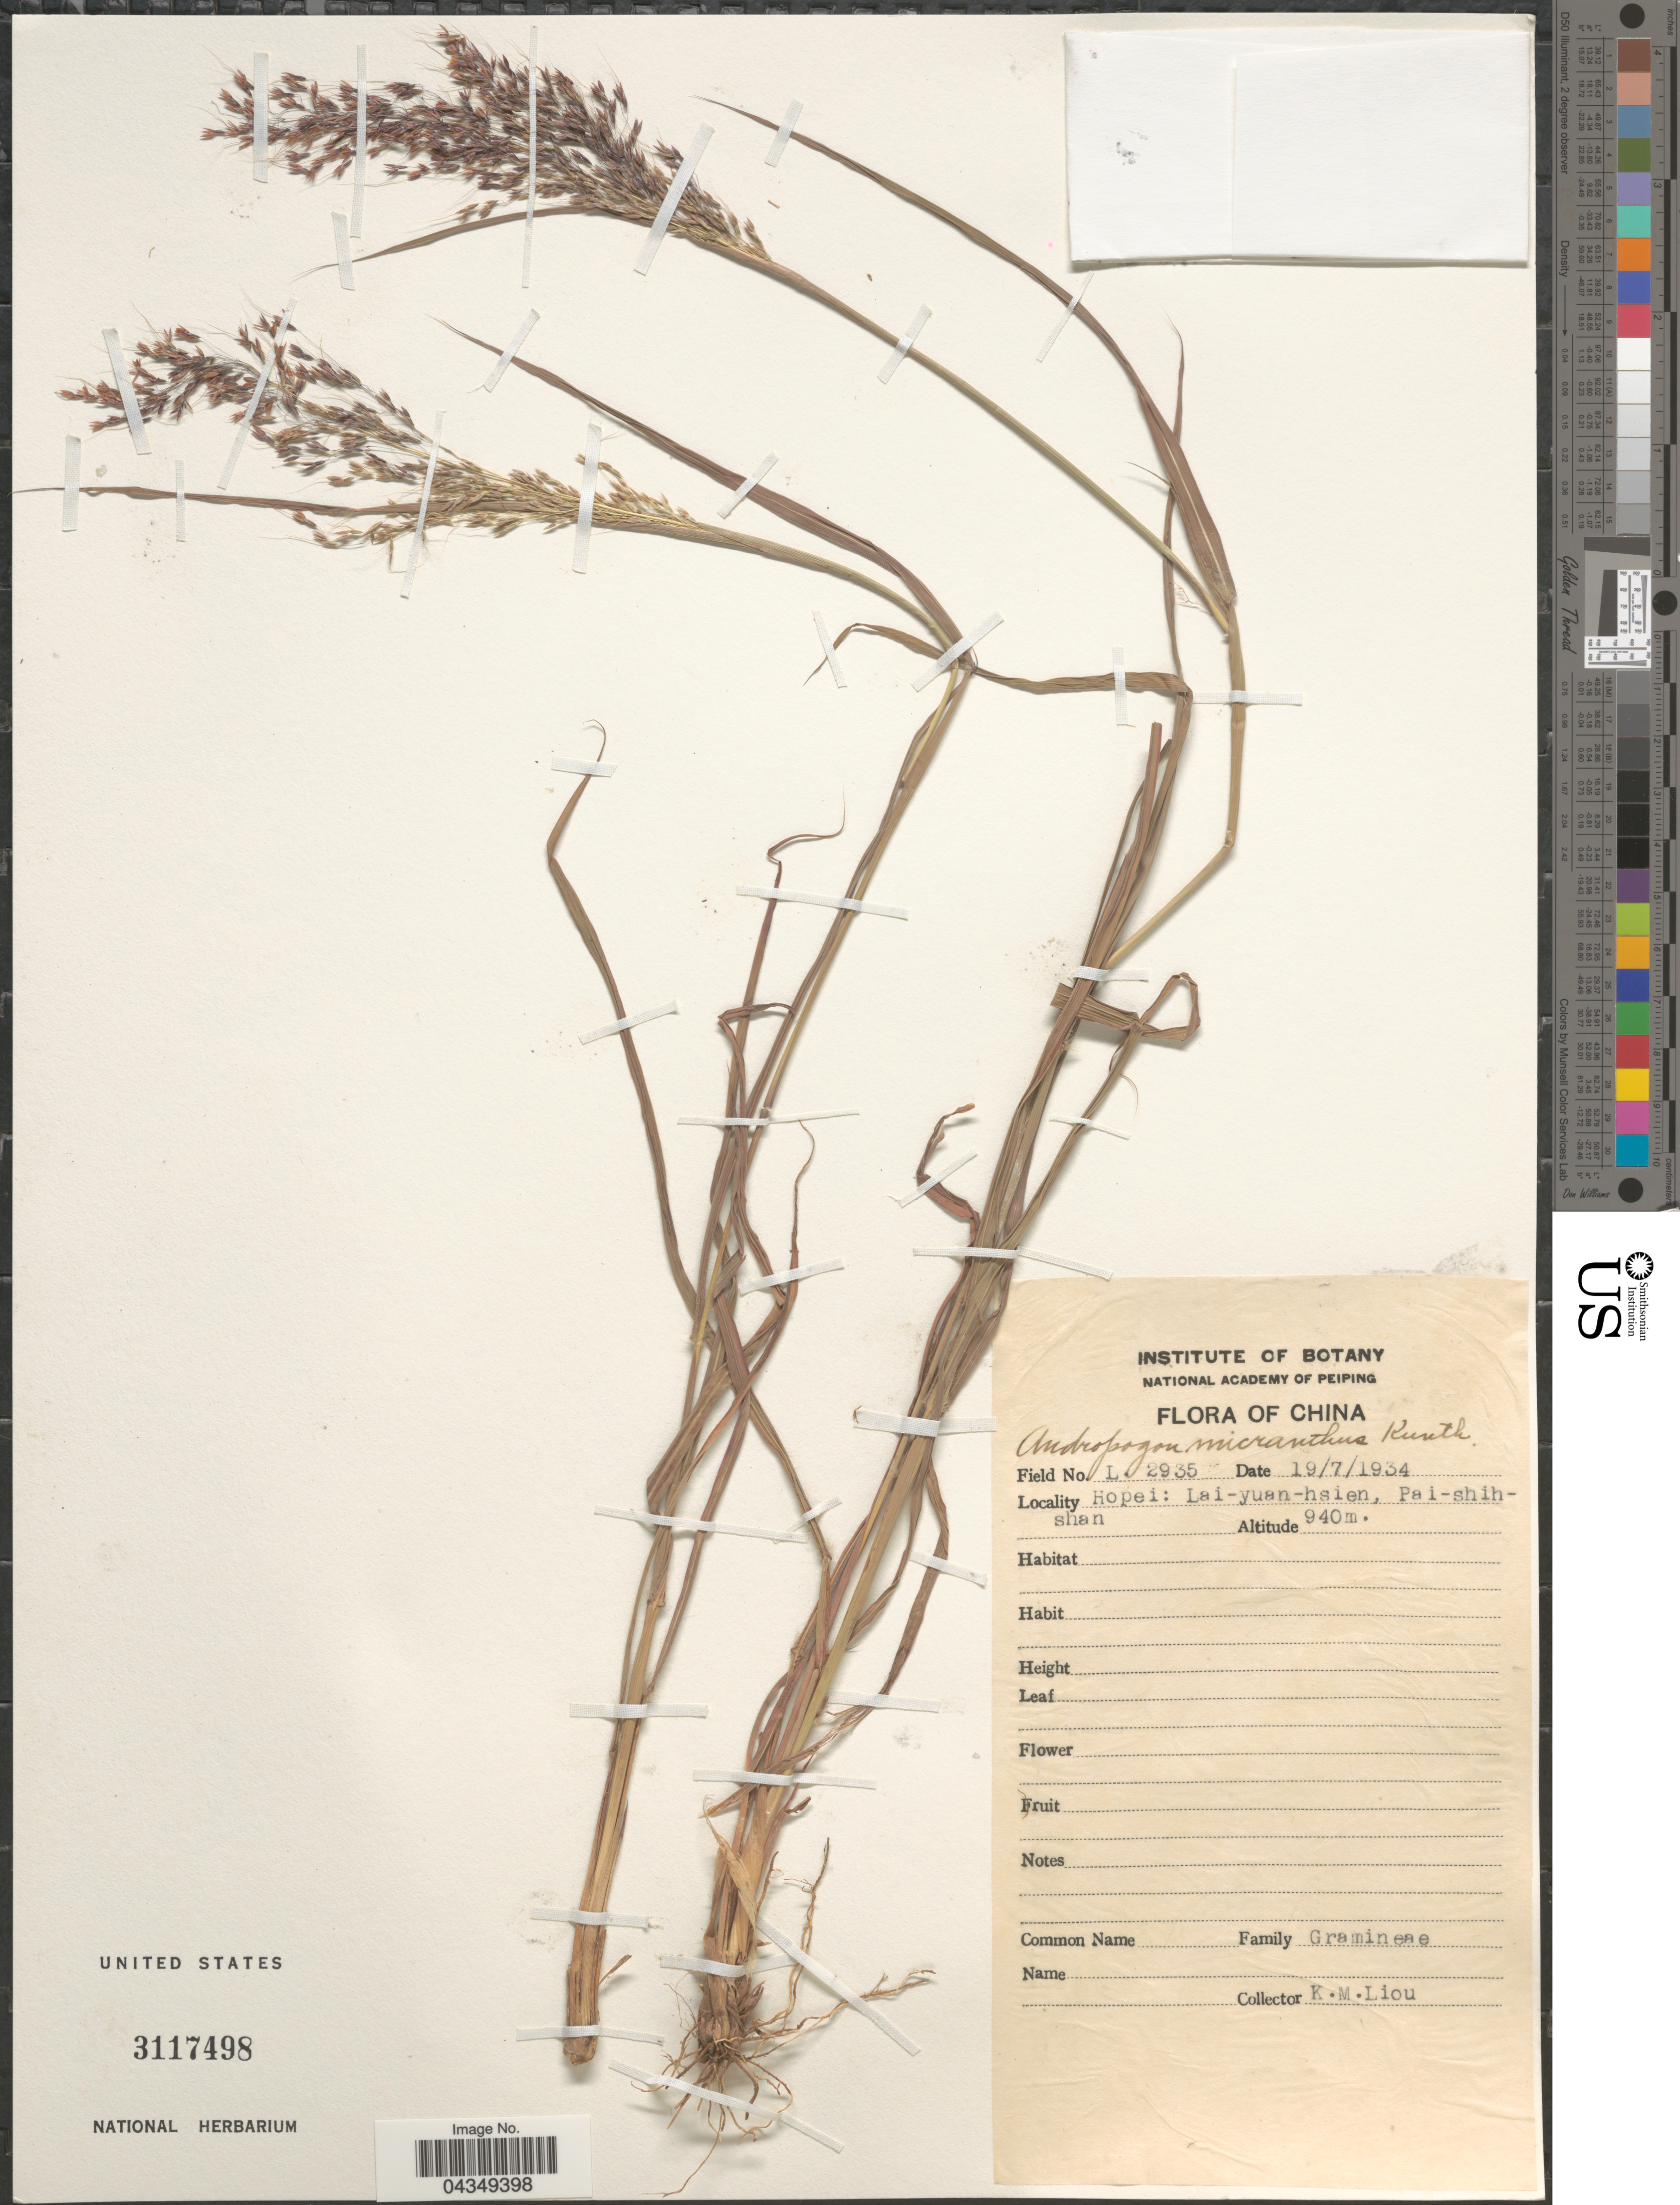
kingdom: Plantae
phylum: Tracheophyta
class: Liliopsida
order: Poales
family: Poaceae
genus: Capillipedium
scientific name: Capillipedium parviflorum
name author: (R. Br.) Stapf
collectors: K. M. Liou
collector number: L2935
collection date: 1934-07-19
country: China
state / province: Hebei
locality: Hopei: Lai-yuan-hsien, Pai-shih-shan.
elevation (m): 940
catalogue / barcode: US 3117498